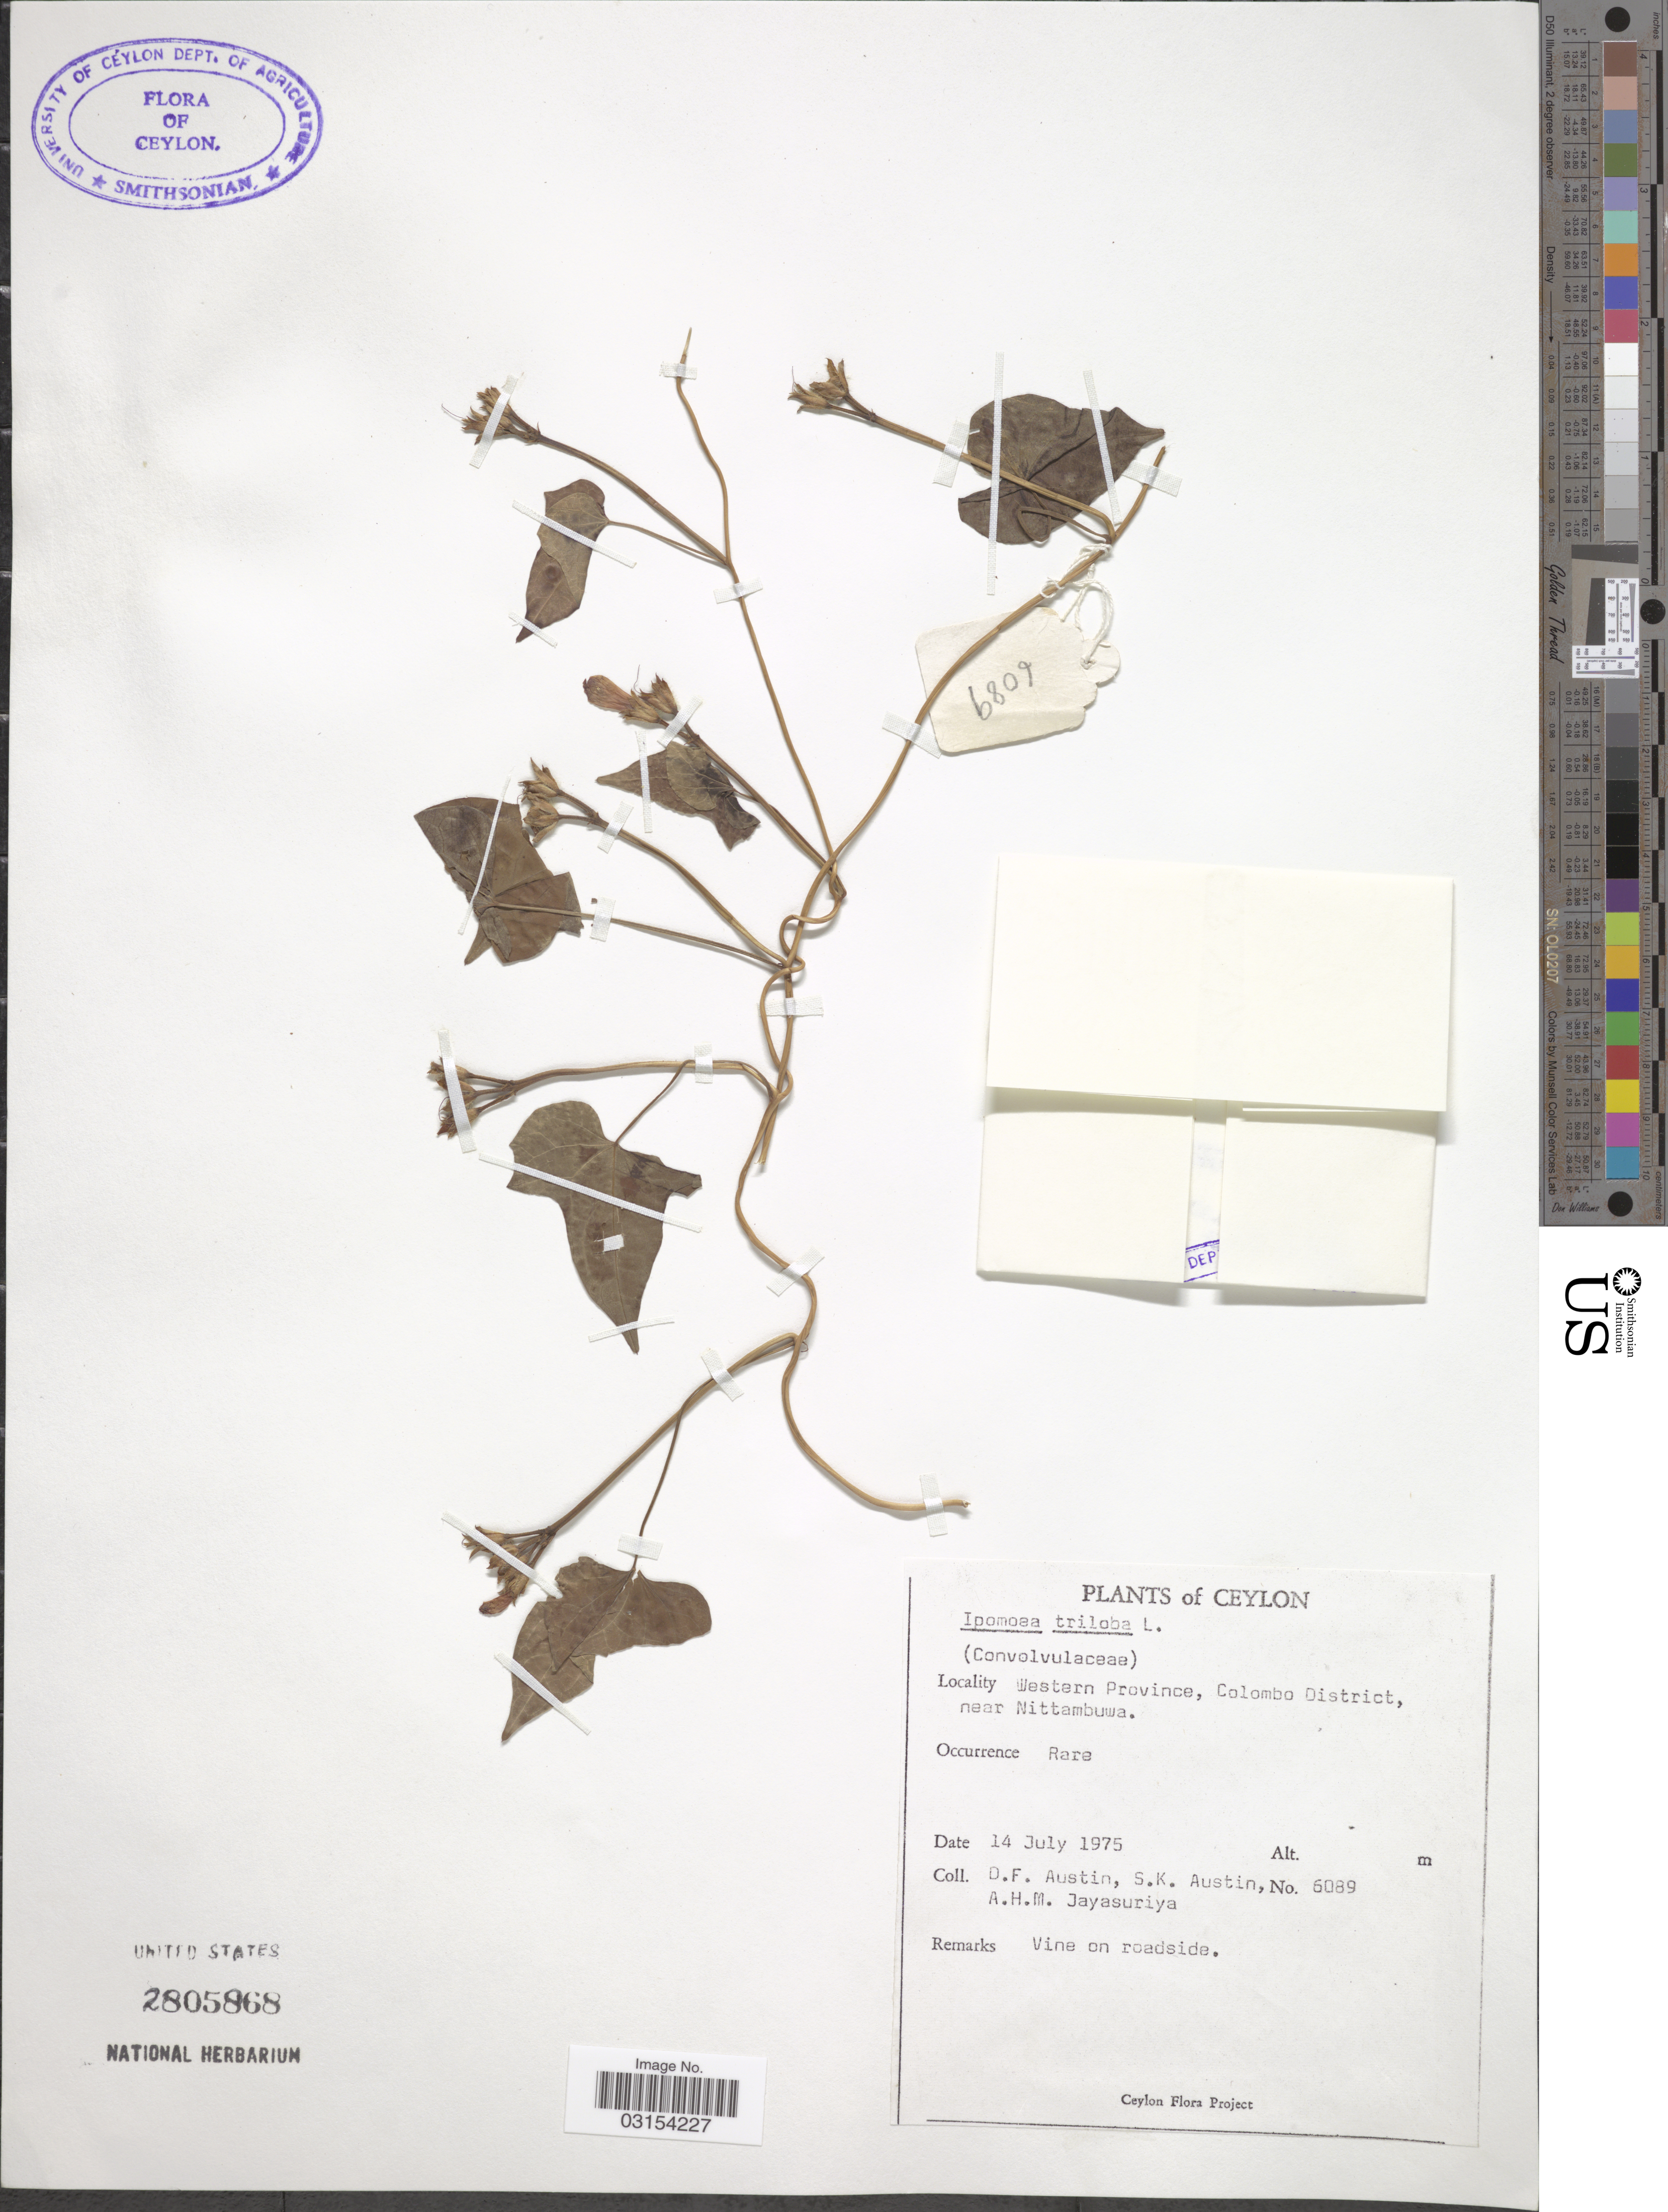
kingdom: Plantae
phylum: Tracheophyta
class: Magnoliopsida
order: Solanales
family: Convolvulaceae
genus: Ipomoea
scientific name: Ipomoea triloba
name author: L.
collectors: D. Austin, S. Austin & A. H. Jayasuriya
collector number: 6089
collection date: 1975-07-14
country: Sri Lanka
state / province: Western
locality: Ceylon, Western Province, Colombo District, near Nittambuwa.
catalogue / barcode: US 2805868